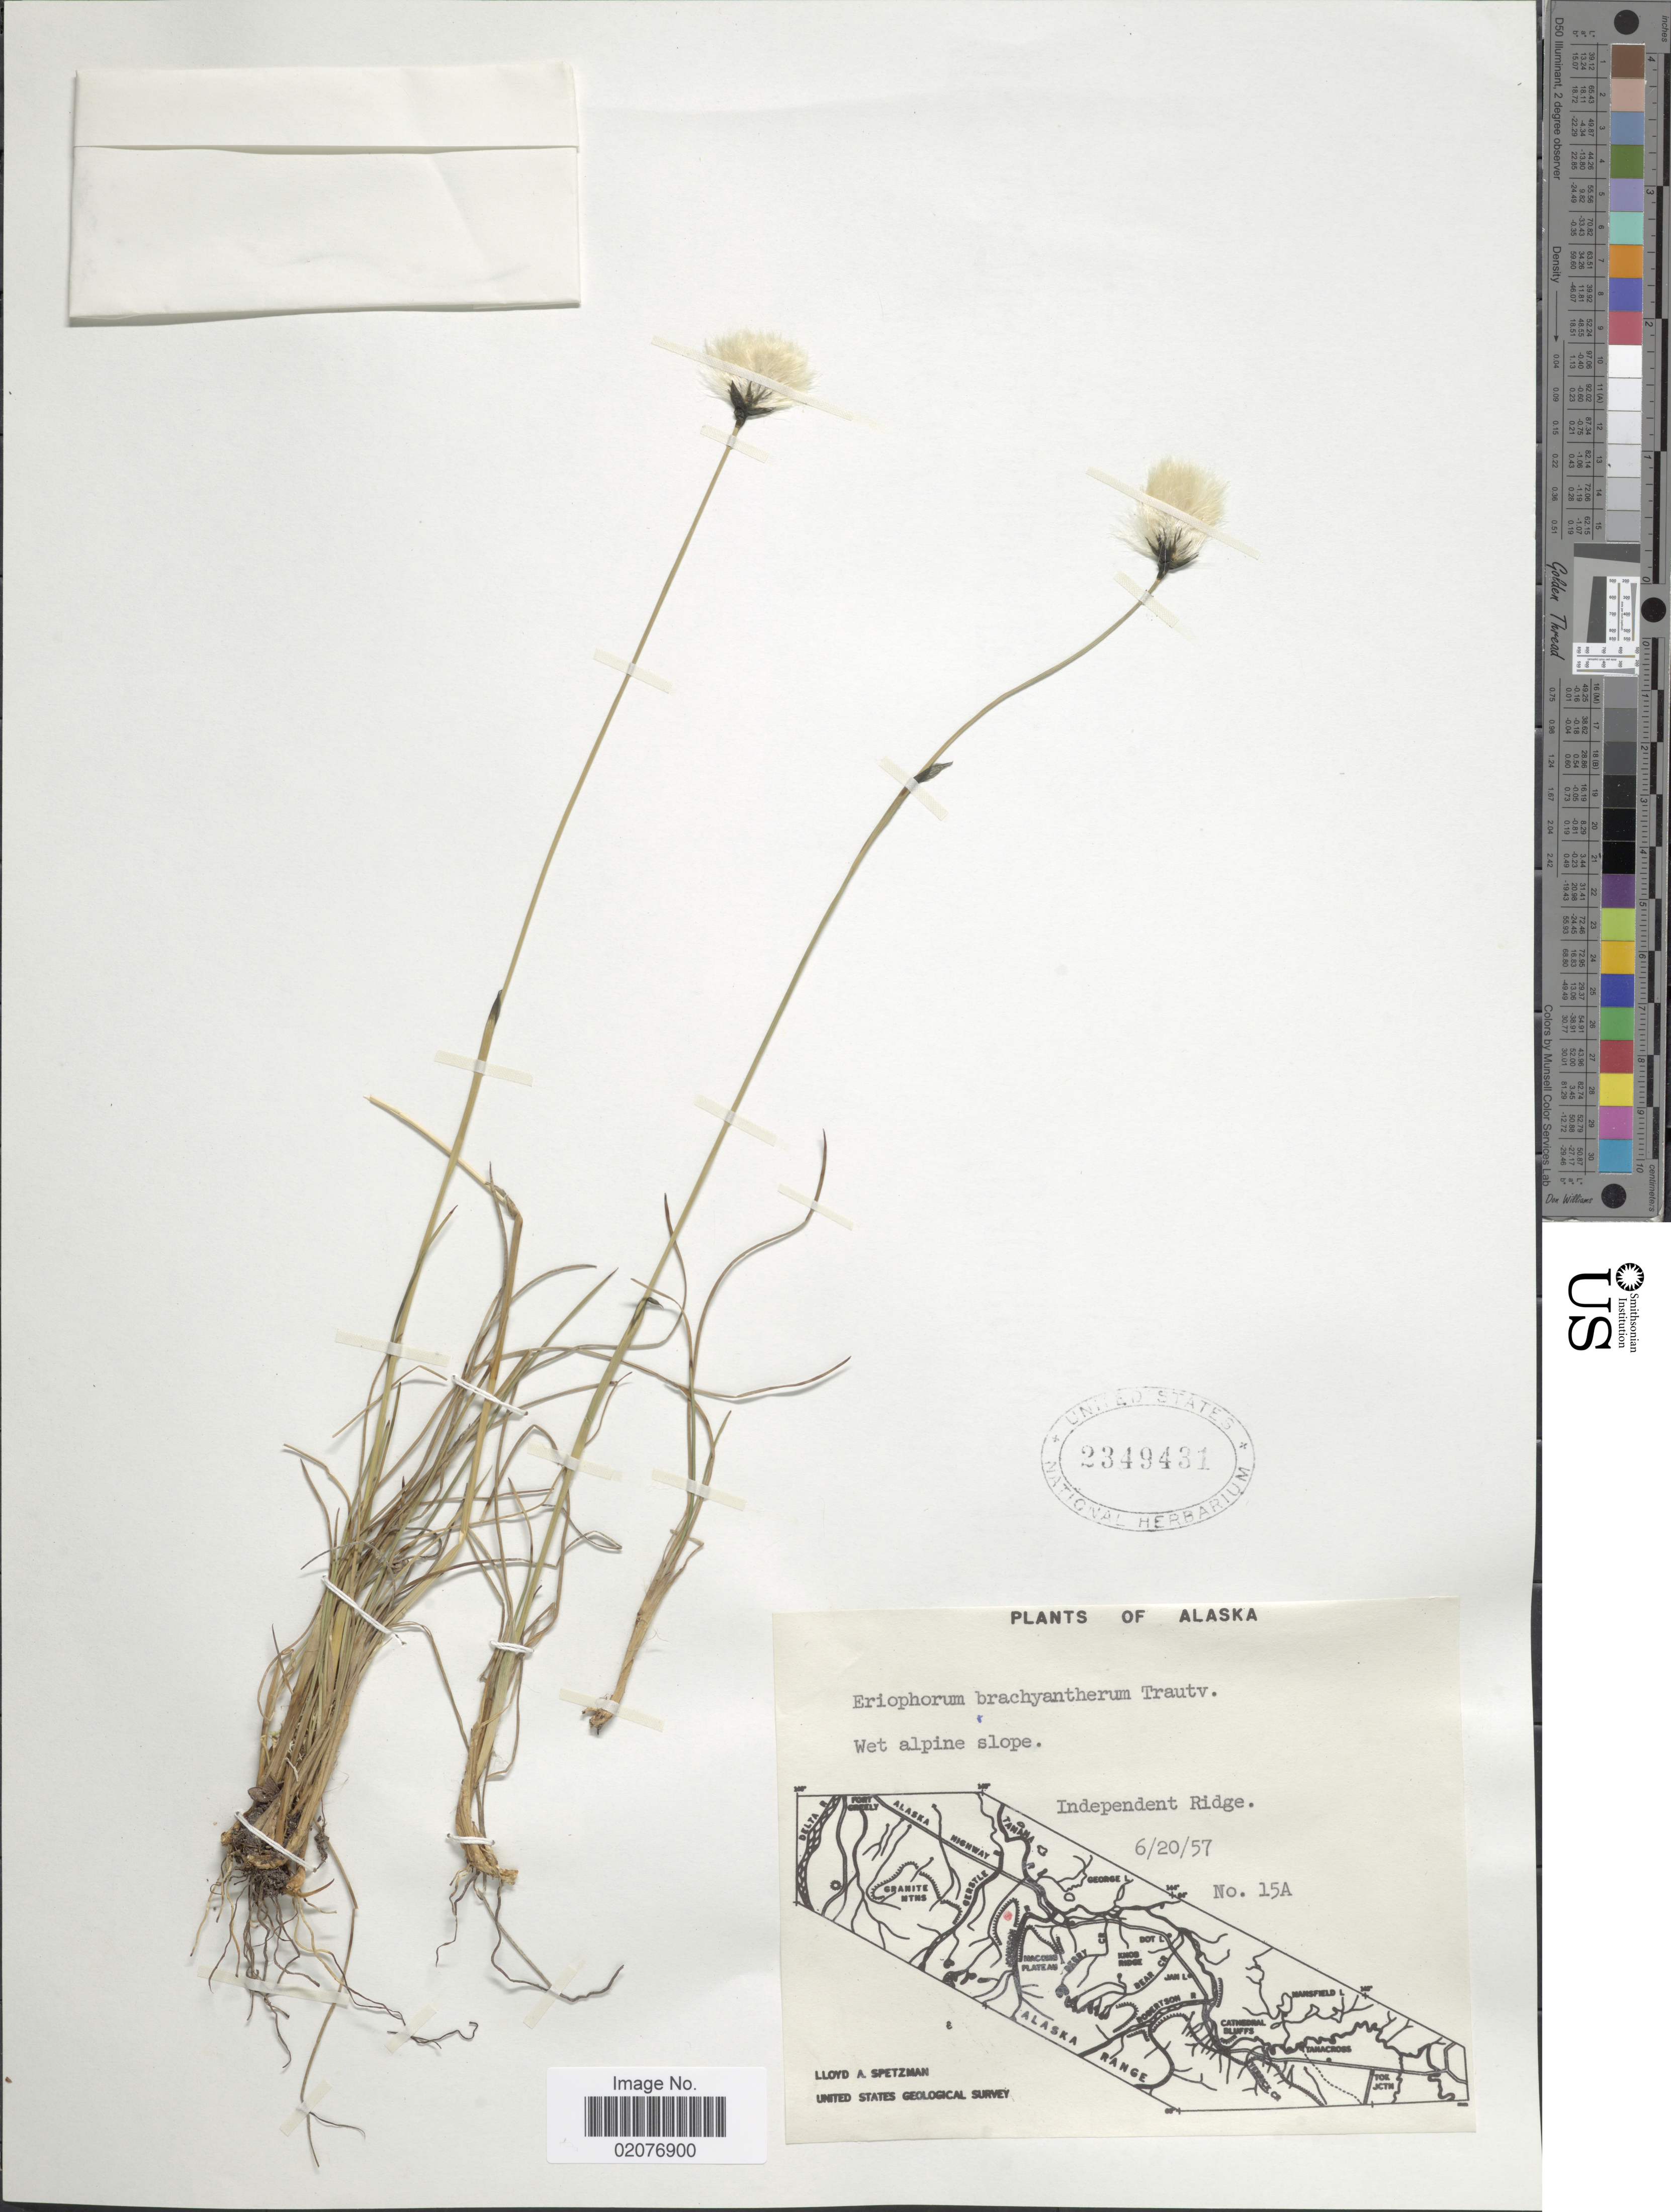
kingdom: Plantae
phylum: Tracheophyta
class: Liliopsida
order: Poales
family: Cyperaceae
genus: Eriophorum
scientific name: Eriophorum brachyantherum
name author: Trautv. & C.A. Mey.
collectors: L. Spetzman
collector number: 15A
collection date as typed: Transcribed d/m/y: 20/6/57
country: United States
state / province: Alaska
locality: Independent Ridge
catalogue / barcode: US 2349431